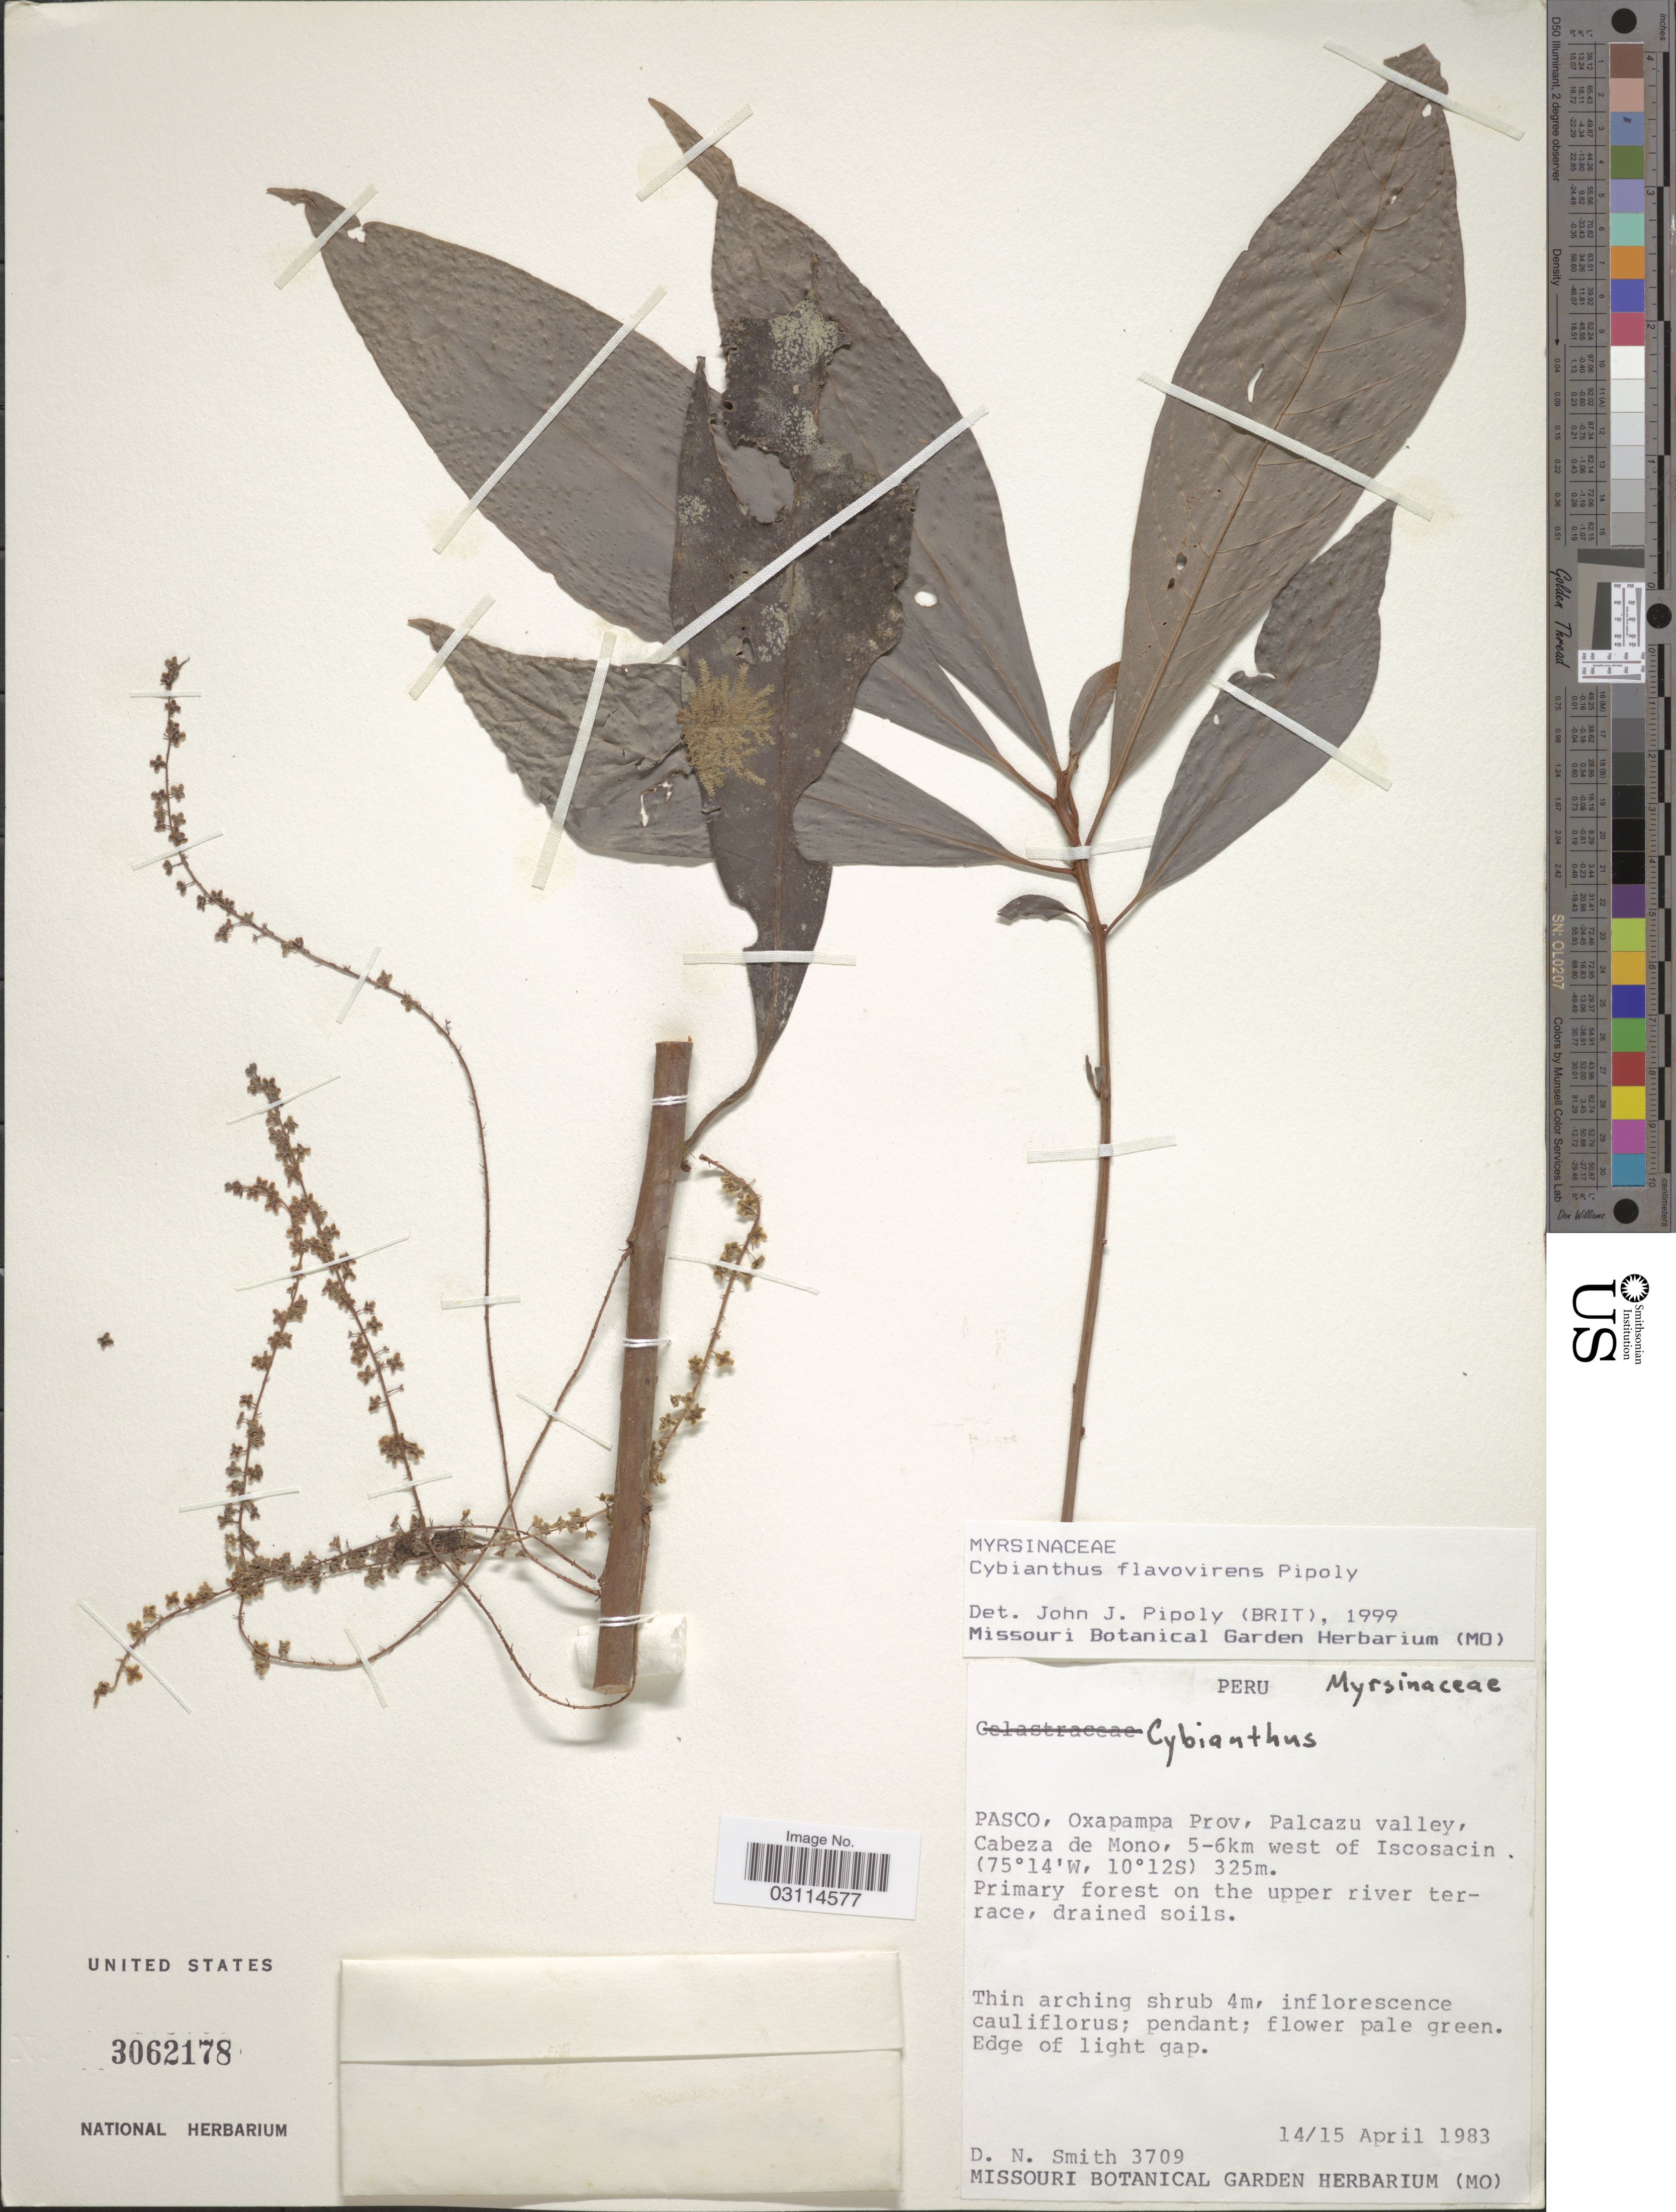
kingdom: Plantae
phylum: Tracheophyta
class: Magnoliopsida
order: Ericales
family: Primulaceae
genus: Cybianthus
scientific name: Cybianthus flavovirens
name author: Pipoly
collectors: D. Smith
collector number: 3709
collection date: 1983-04-14/1983-04-15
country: Peru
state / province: Pasco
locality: Oxapampa Prov, Palcazu Valley, Cabeza de Mono, 5-6km west of Iscosacin.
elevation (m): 325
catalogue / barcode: US 3062178